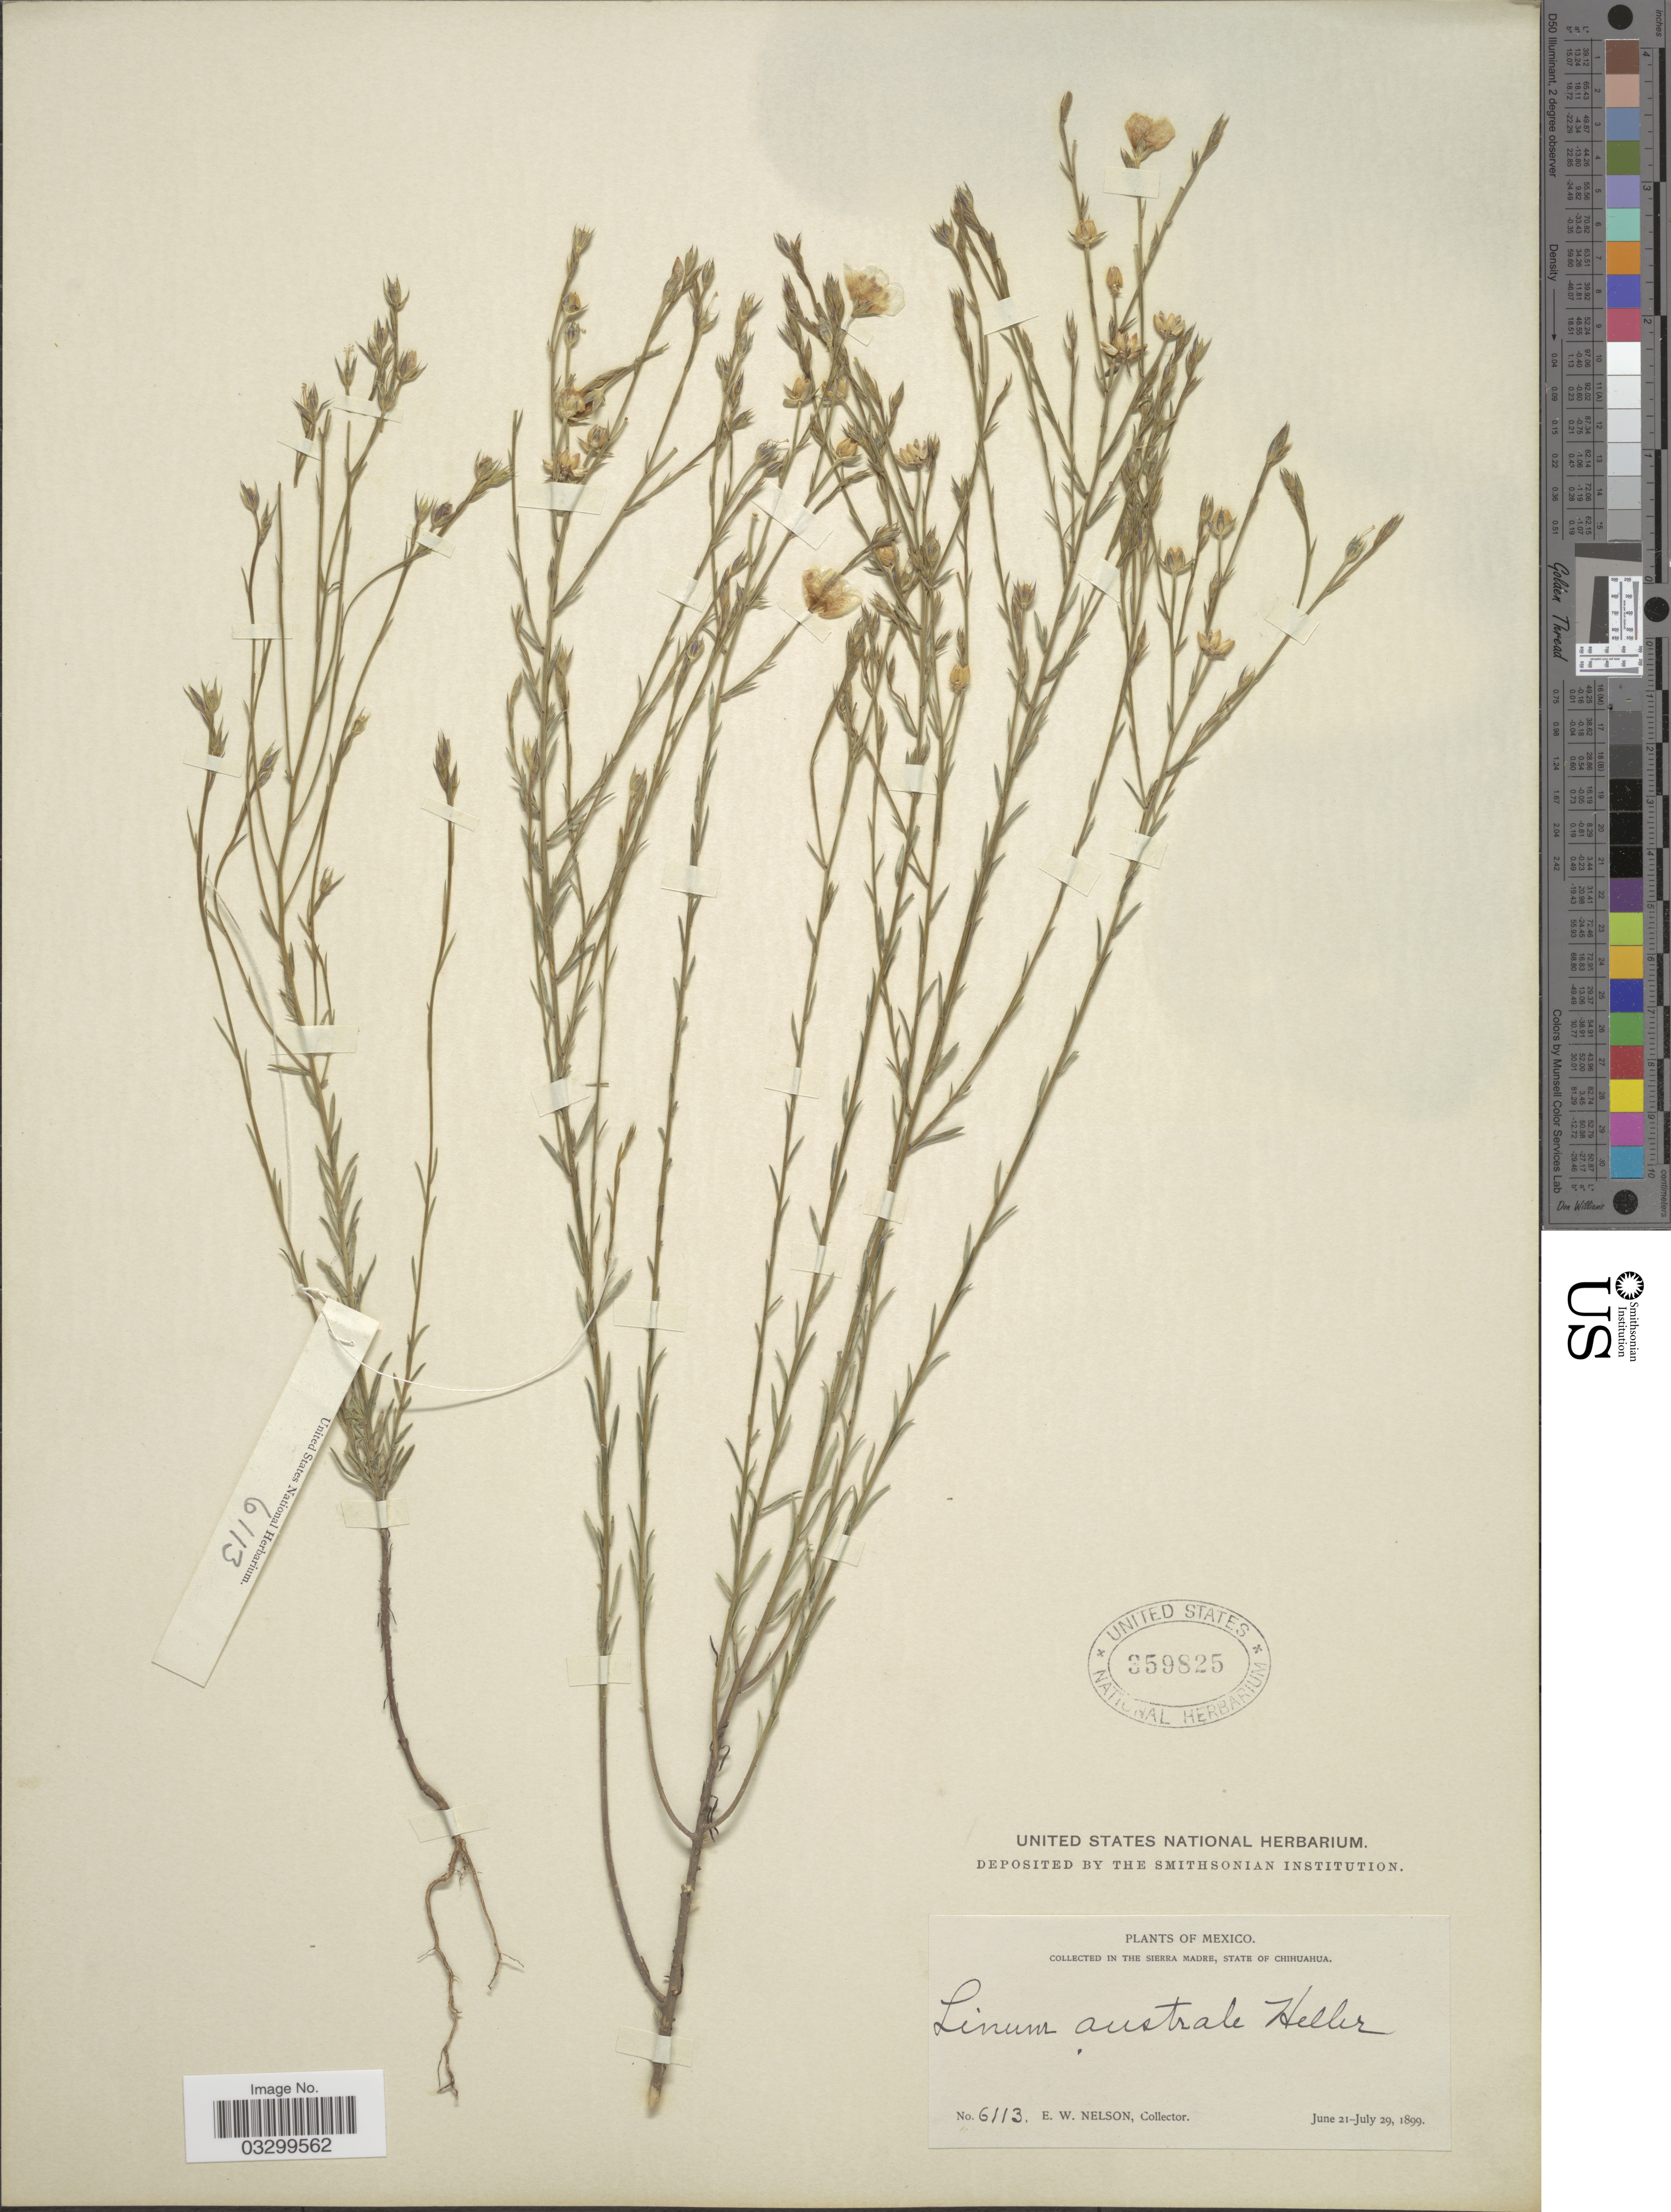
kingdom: Plantae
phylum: Tracheophyta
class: Magnoliopsida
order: Malpighiales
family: Linaceae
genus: Linum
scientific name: Linum australe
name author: A. Heller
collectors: E. W. Nelson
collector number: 6113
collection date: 1899-06-21/1899-07-29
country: Mexico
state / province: Chihuahua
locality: In The Sierra Madrea.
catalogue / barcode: US 359825